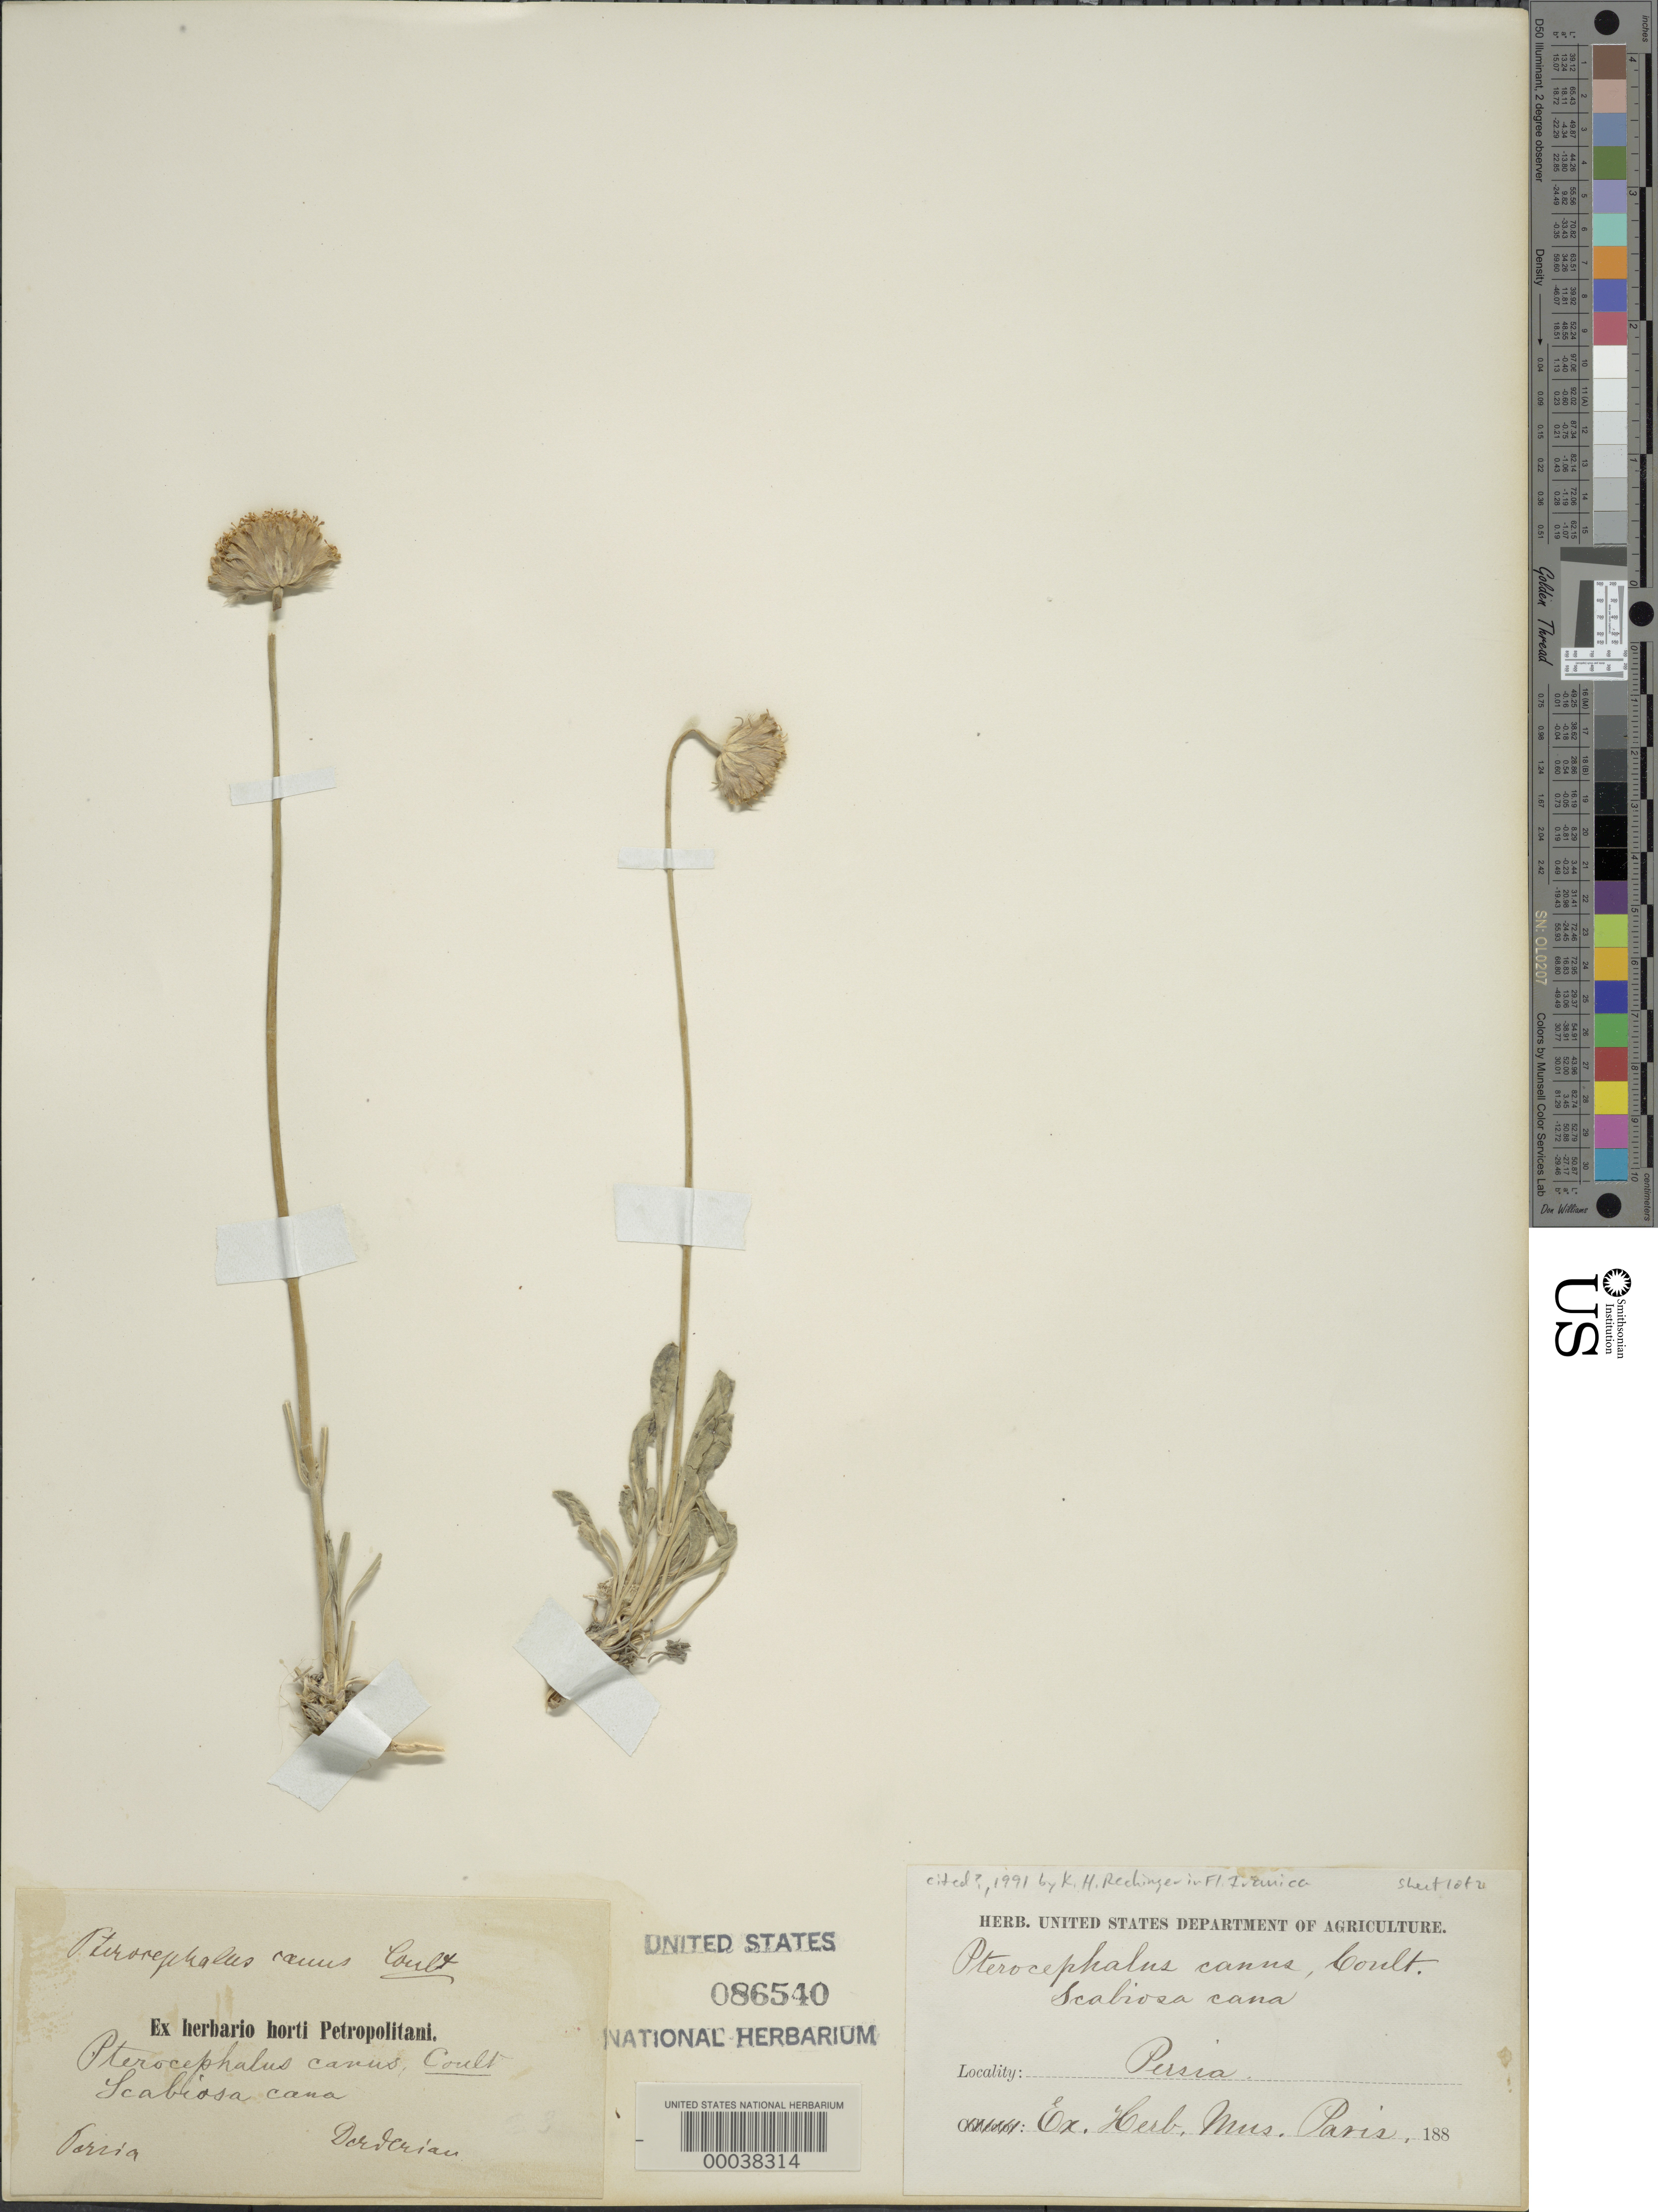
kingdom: Plantae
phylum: Tracheophyta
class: Magnoliopsida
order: Lamiales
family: Acanthaceae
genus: Pteracanthus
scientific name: Pteracanthus canus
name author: Coult. ex DC.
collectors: -. Derderian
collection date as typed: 188-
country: Iran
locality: Persia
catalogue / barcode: US 86540